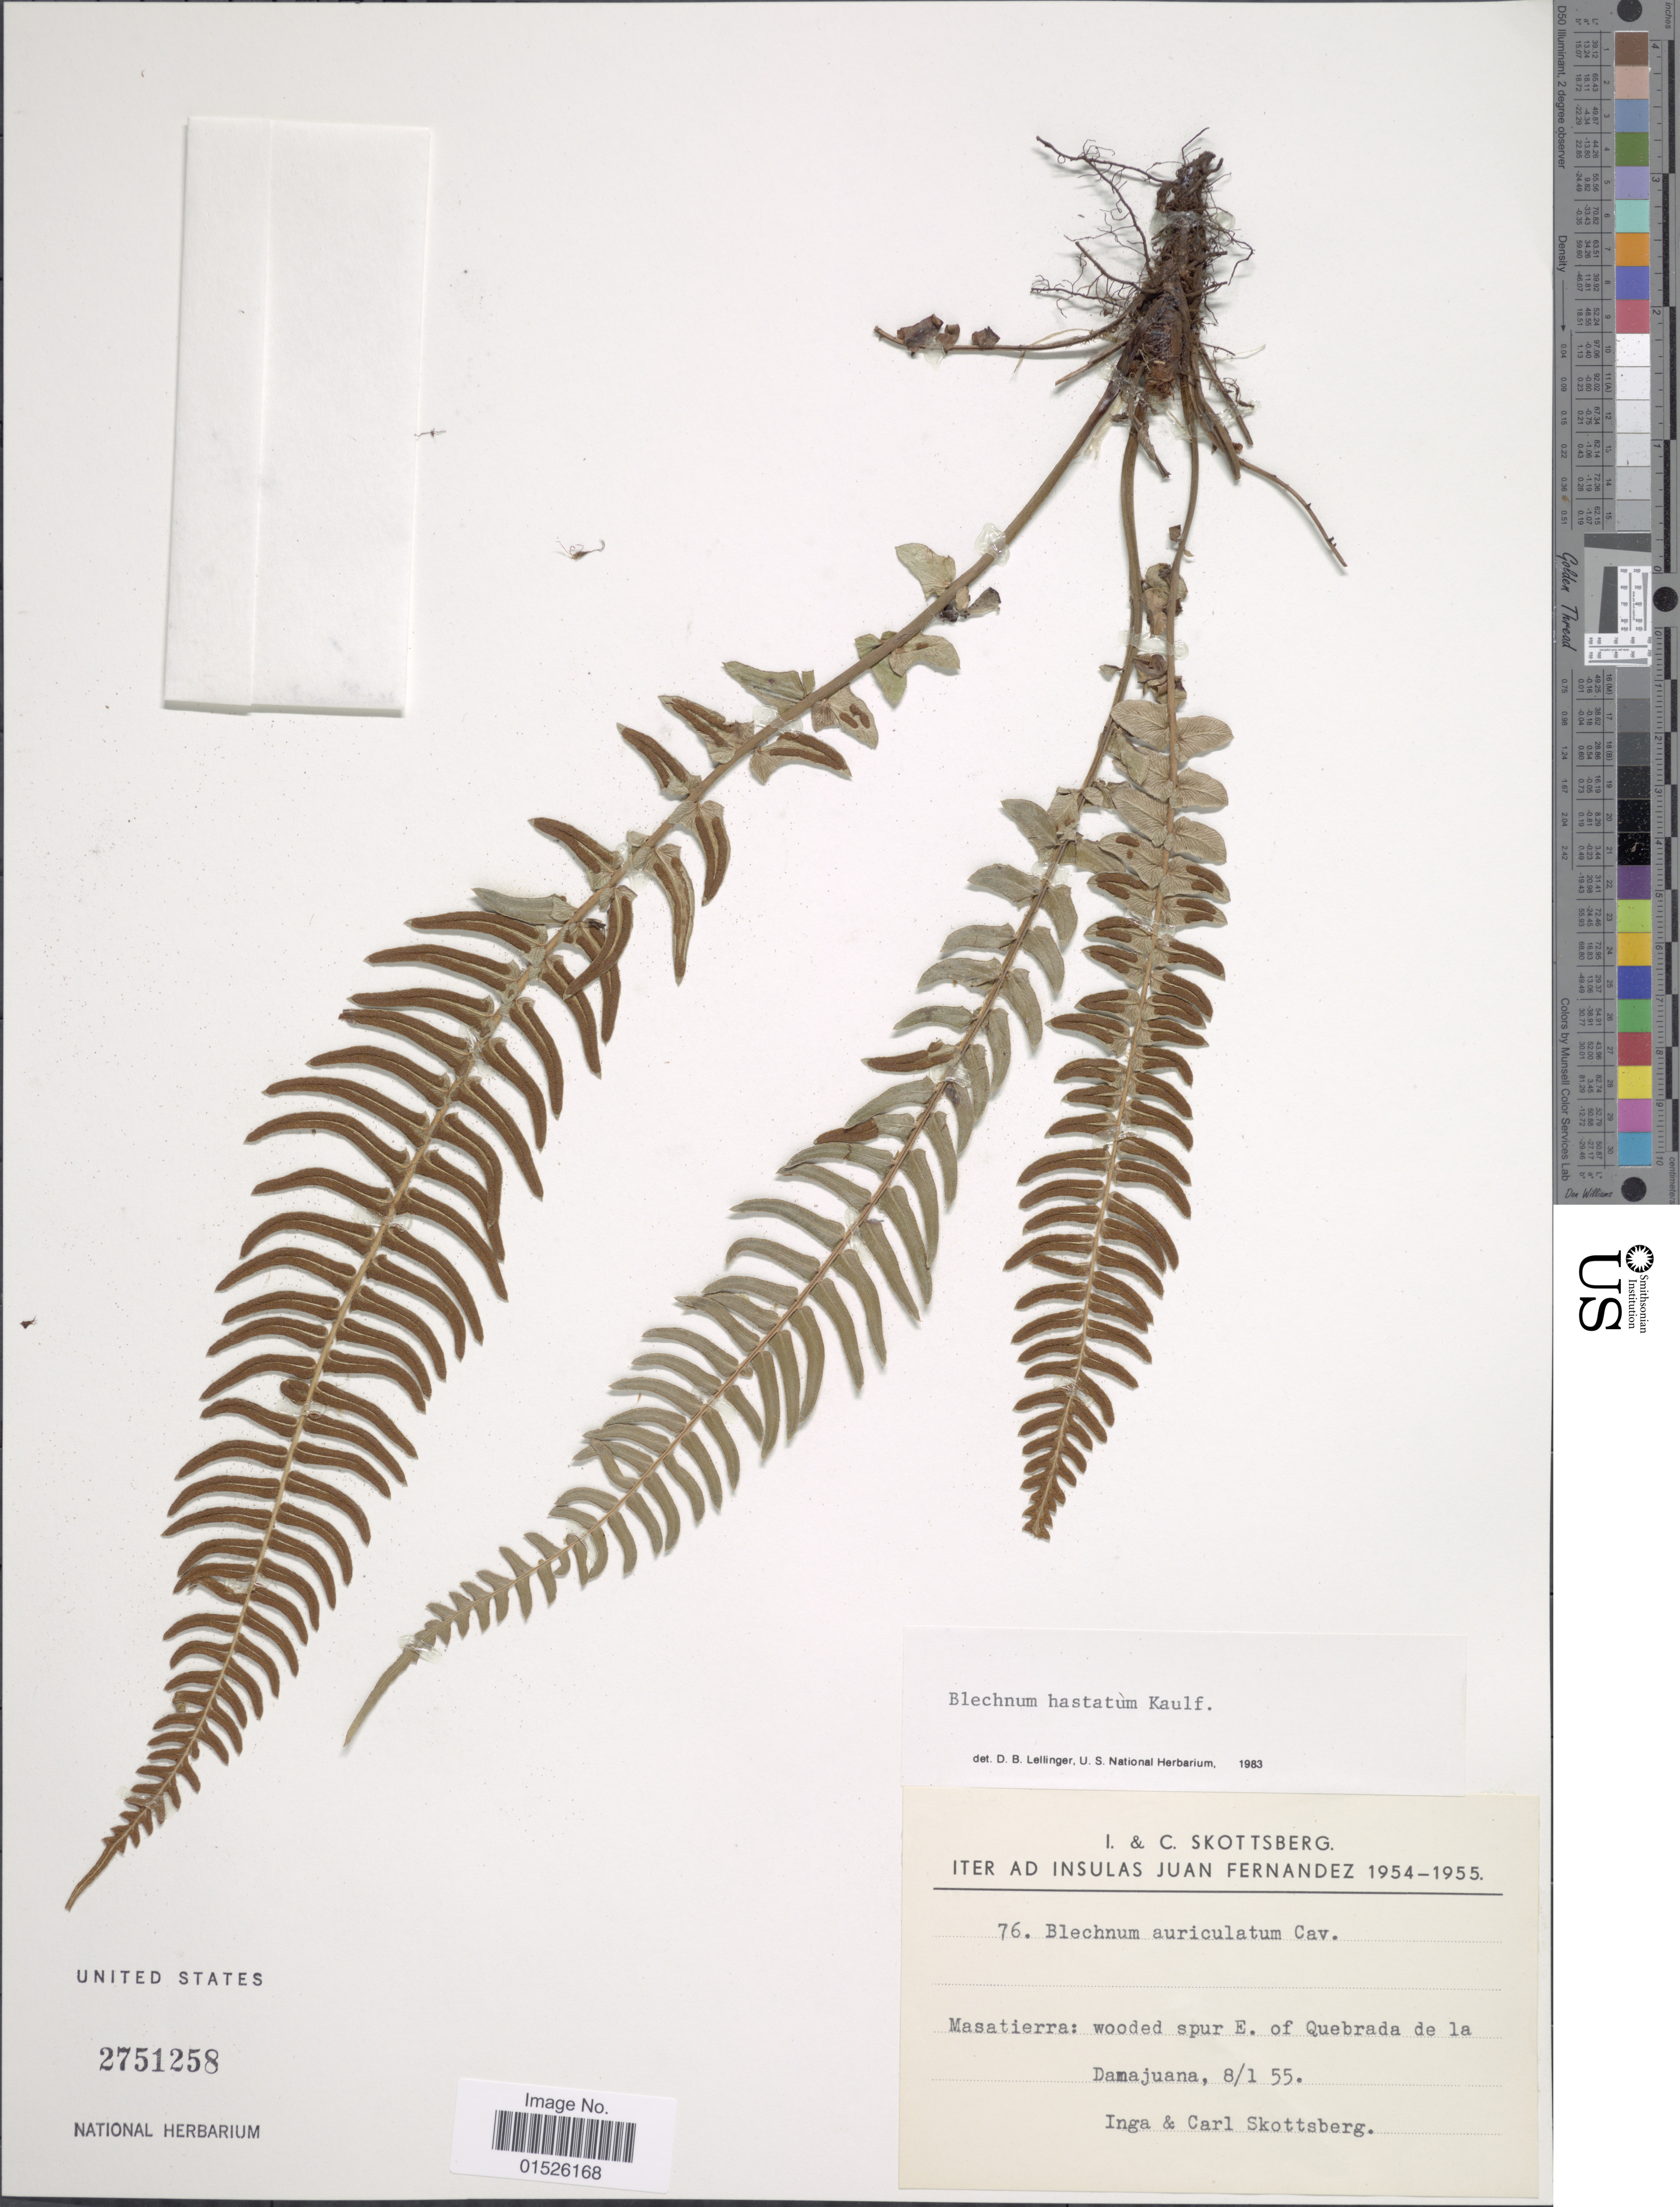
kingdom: Plantae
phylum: Tracheophyta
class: Polypodiopsida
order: Polypodiales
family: Blechnaceae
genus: Blechnum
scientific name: Blechnum hastatum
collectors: C. Skottsberg & I. Skottsberg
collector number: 76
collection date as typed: Transcribed d/m/y: 8/1/55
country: Chile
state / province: Valparaíso (V)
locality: Iter ad Insulas Juan Fernadez, Masatierra: wooded spur E. of Quebrada de la Damajuana.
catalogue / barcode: US 2751258